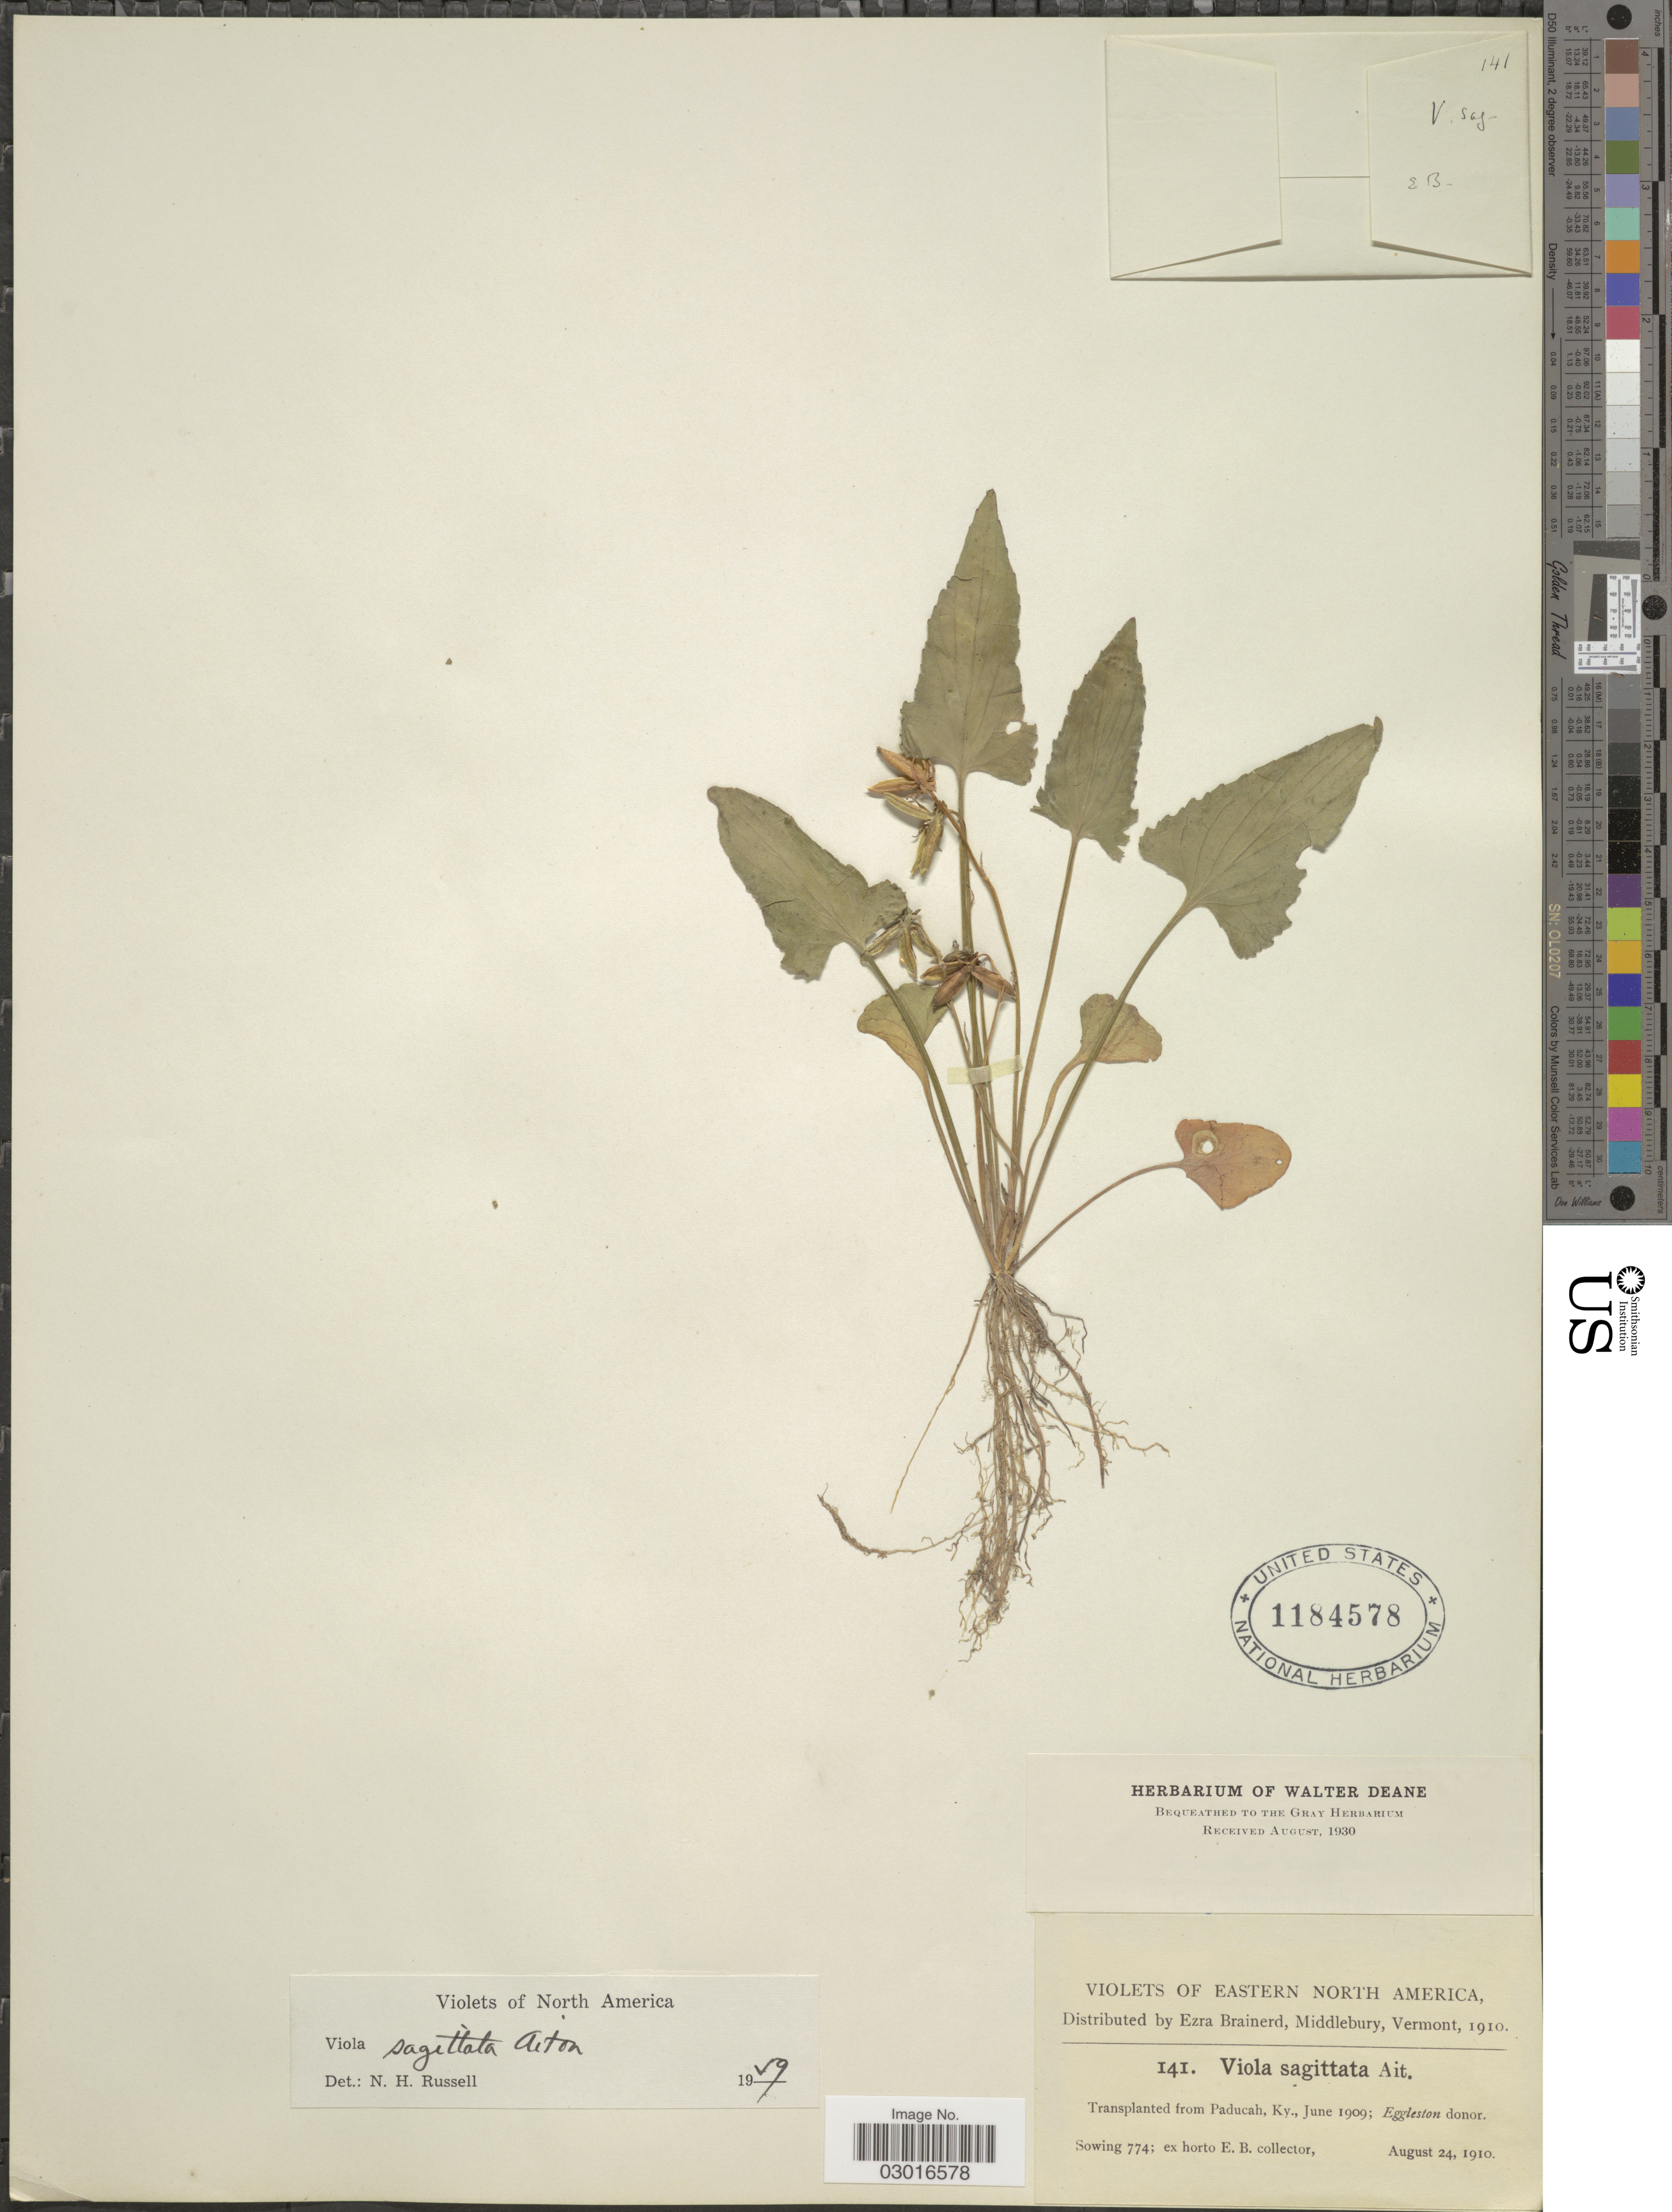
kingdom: Plantae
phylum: Tracheophyta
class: Magnoliopsida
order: Malpighiales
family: Violaceae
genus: Viola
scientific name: Viola sagittata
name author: Aiton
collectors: ex herb. Ezra Brainerd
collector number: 141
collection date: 1910-08-24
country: United States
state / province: Kentucky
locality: Transplanted from Paducah, Ky.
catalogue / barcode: US 1184578